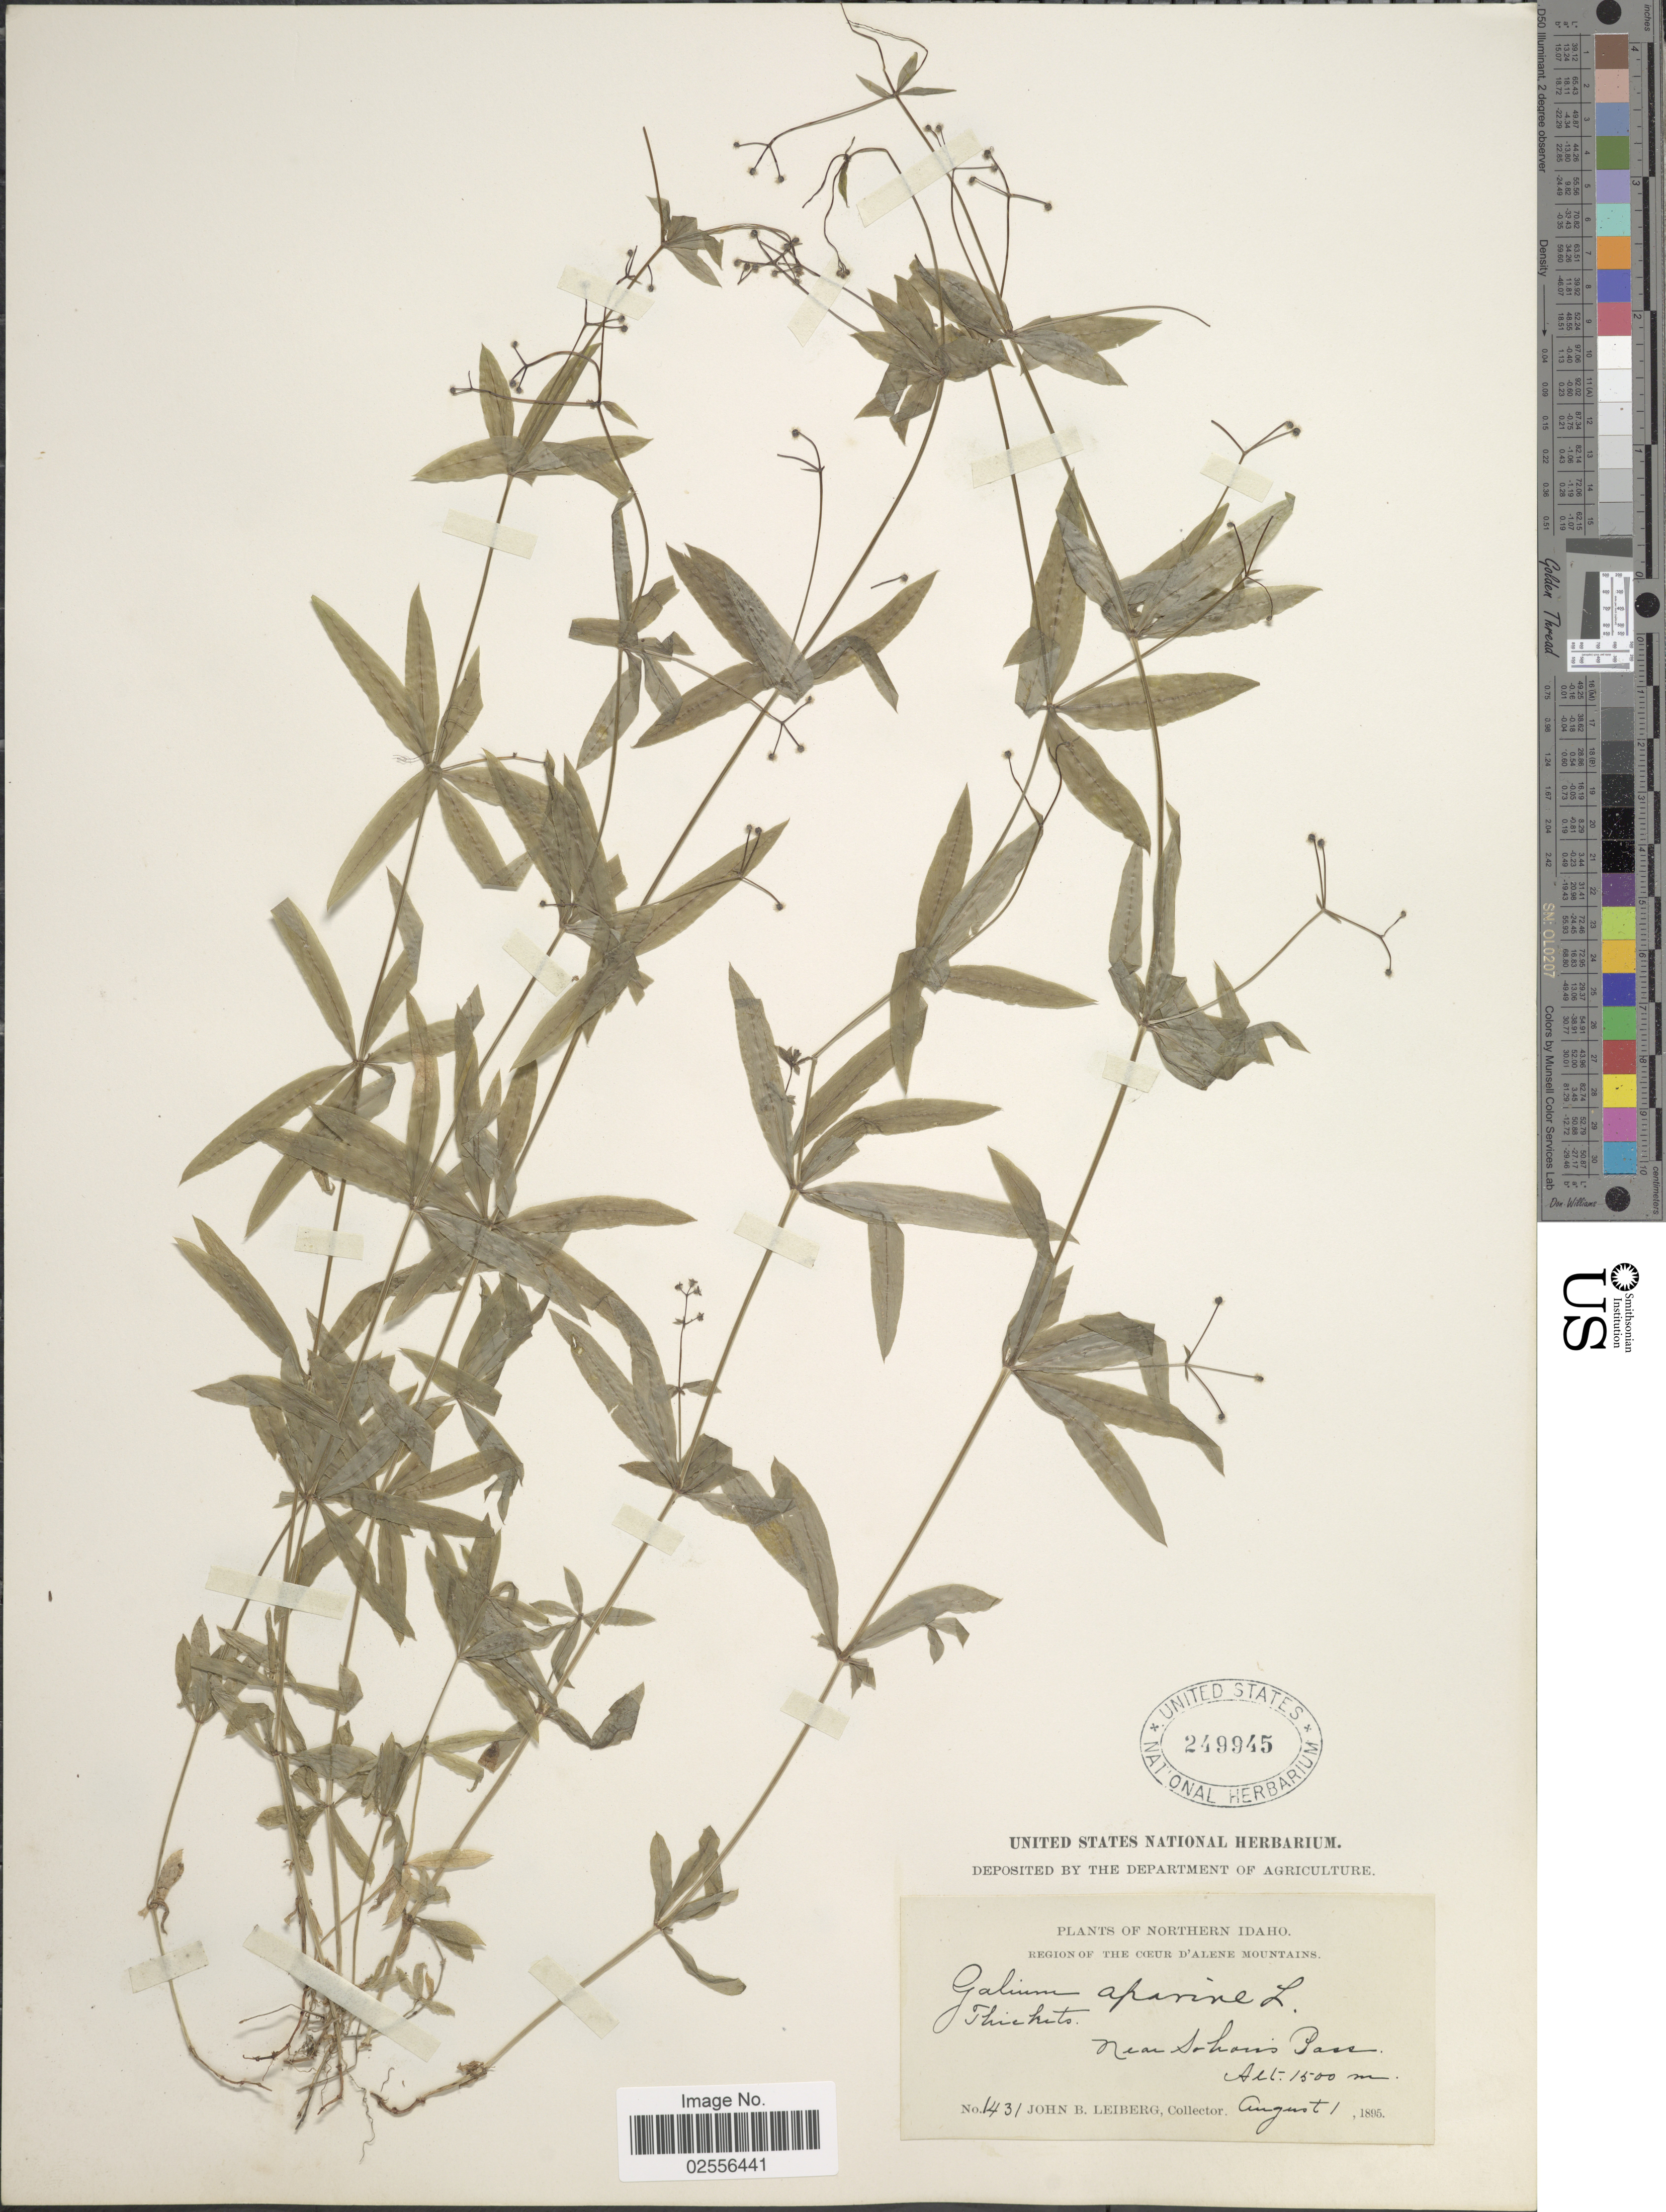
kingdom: Plantae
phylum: Tracheophyta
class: Magnoliopsida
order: Gentianales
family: Rubiaceae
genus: Galium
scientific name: Galium aparine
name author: L.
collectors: J. B. Leiberg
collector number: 1431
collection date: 1895-08-01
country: United States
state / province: Idaho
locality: Northern Idaho, Thickets, Near St Louis Pass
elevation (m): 1500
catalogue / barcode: US 249945